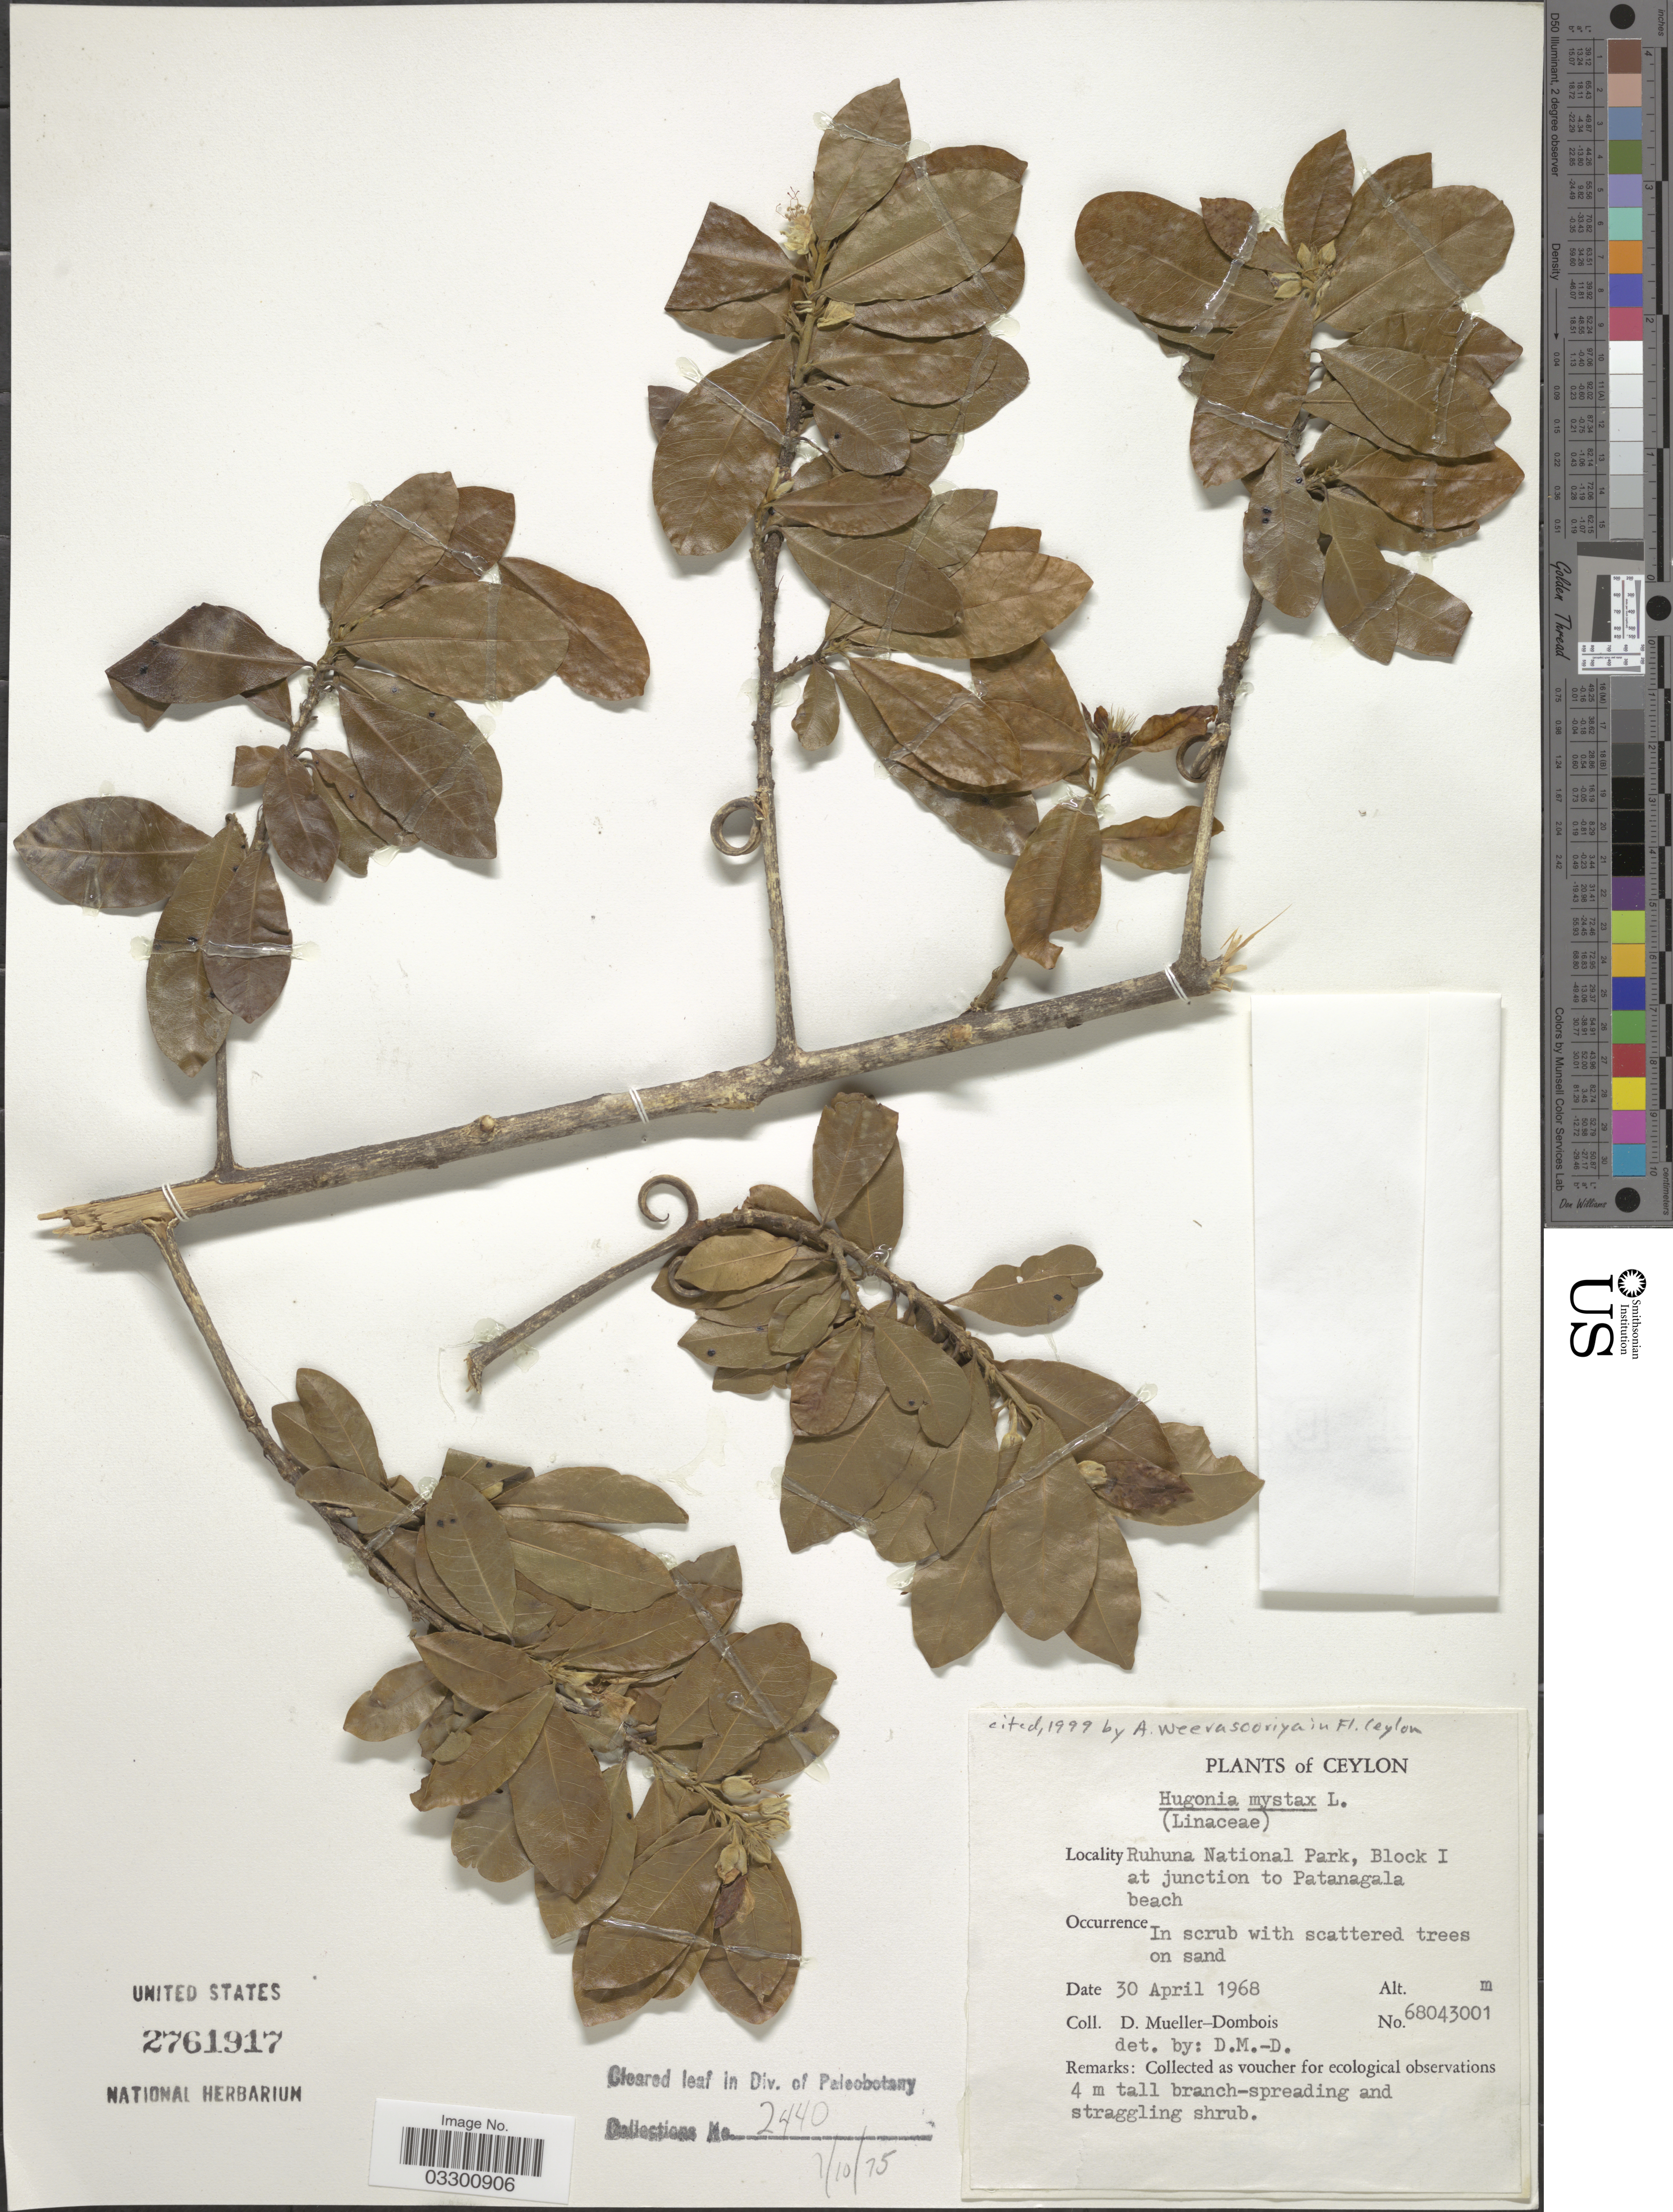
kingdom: Plantae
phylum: Tracheophyta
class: Magnoliopsida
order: Malpighiales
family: Linaceae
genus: Hugonia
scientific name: Hugonia mystax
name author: L.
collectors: D. Mueller-Dombois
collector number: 68043001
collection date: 1968-04-30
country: Sri Lanka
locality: Ceylon, Ruhuna National Park, Block I at junction to Patanagala beach.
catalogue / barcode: US 2761917